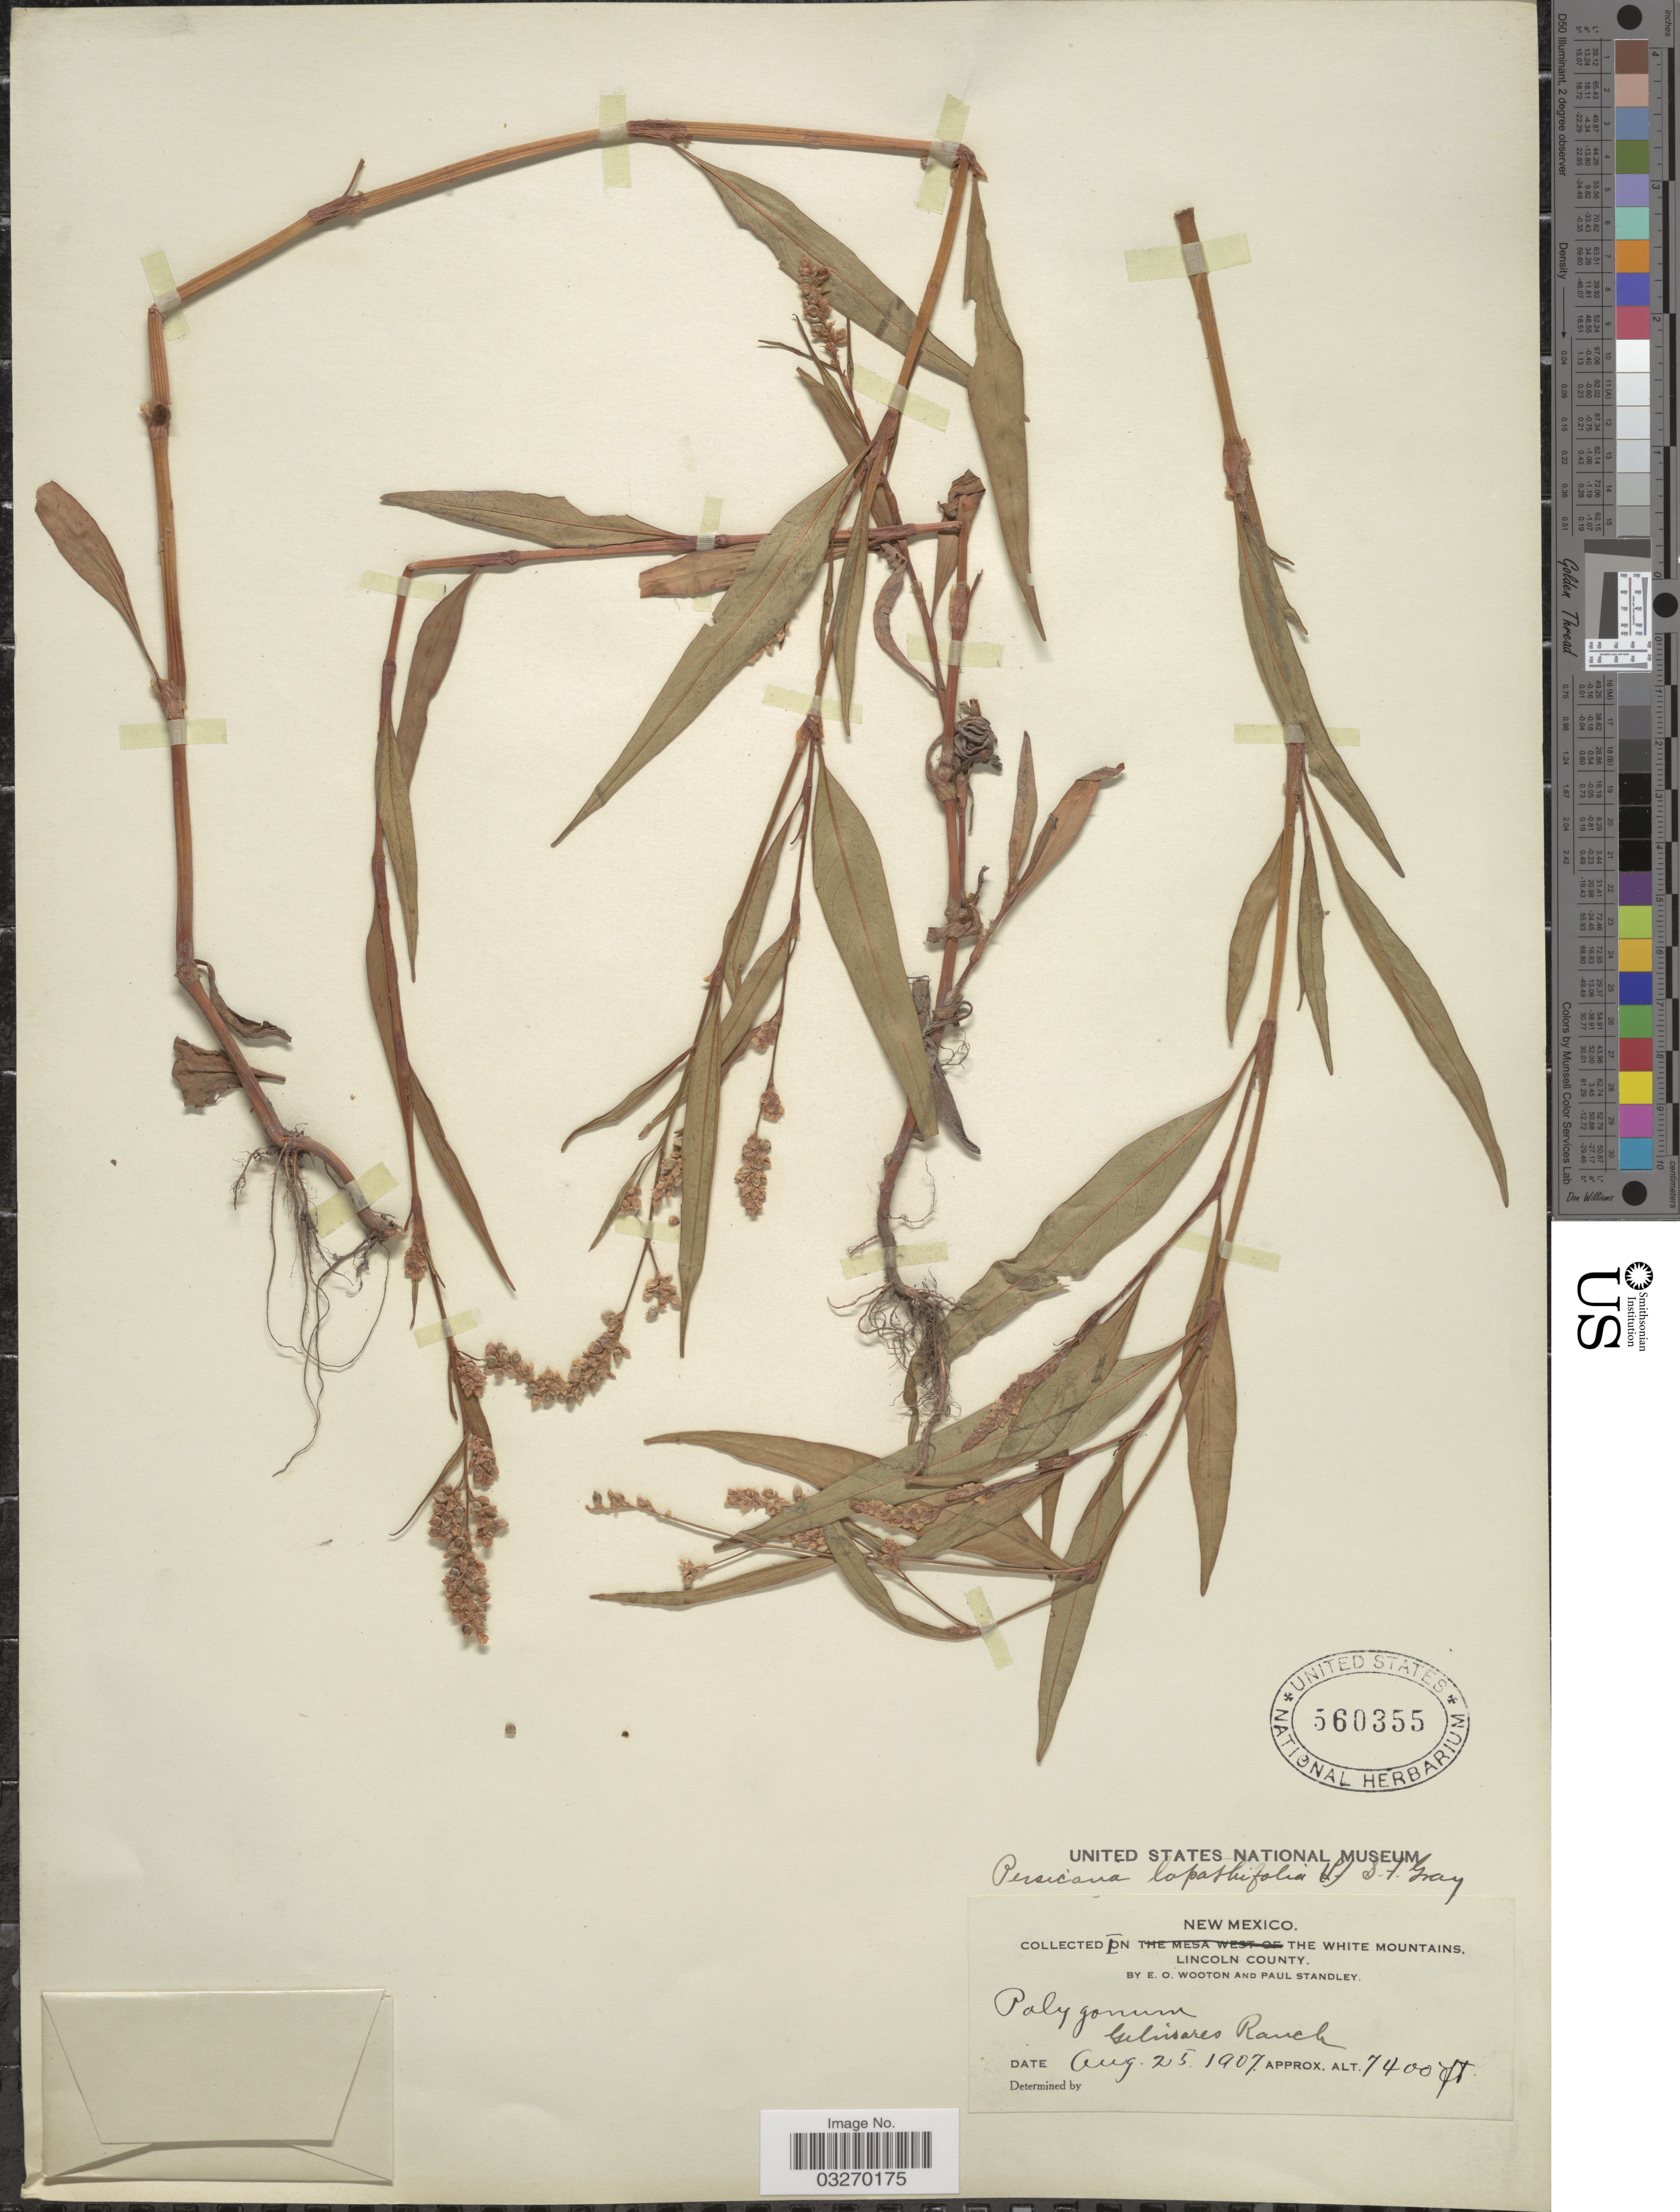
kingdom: Plantae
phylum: Tracheophyta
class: Magnoliopsida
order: Caryophyllales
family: Polygonaceae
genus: Persicaria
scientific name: Persicaria lapathifolia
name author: (L.) Delarbre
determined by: Atha, D. E.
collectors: E. O. Wooton & P. C. Standley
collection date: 1907-08-25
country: United States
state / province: New Mexico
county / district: Lincoln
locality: In the White Mountains, Lincoln County. Gelisares Ranch.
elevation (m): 2256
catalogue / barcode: US 560355